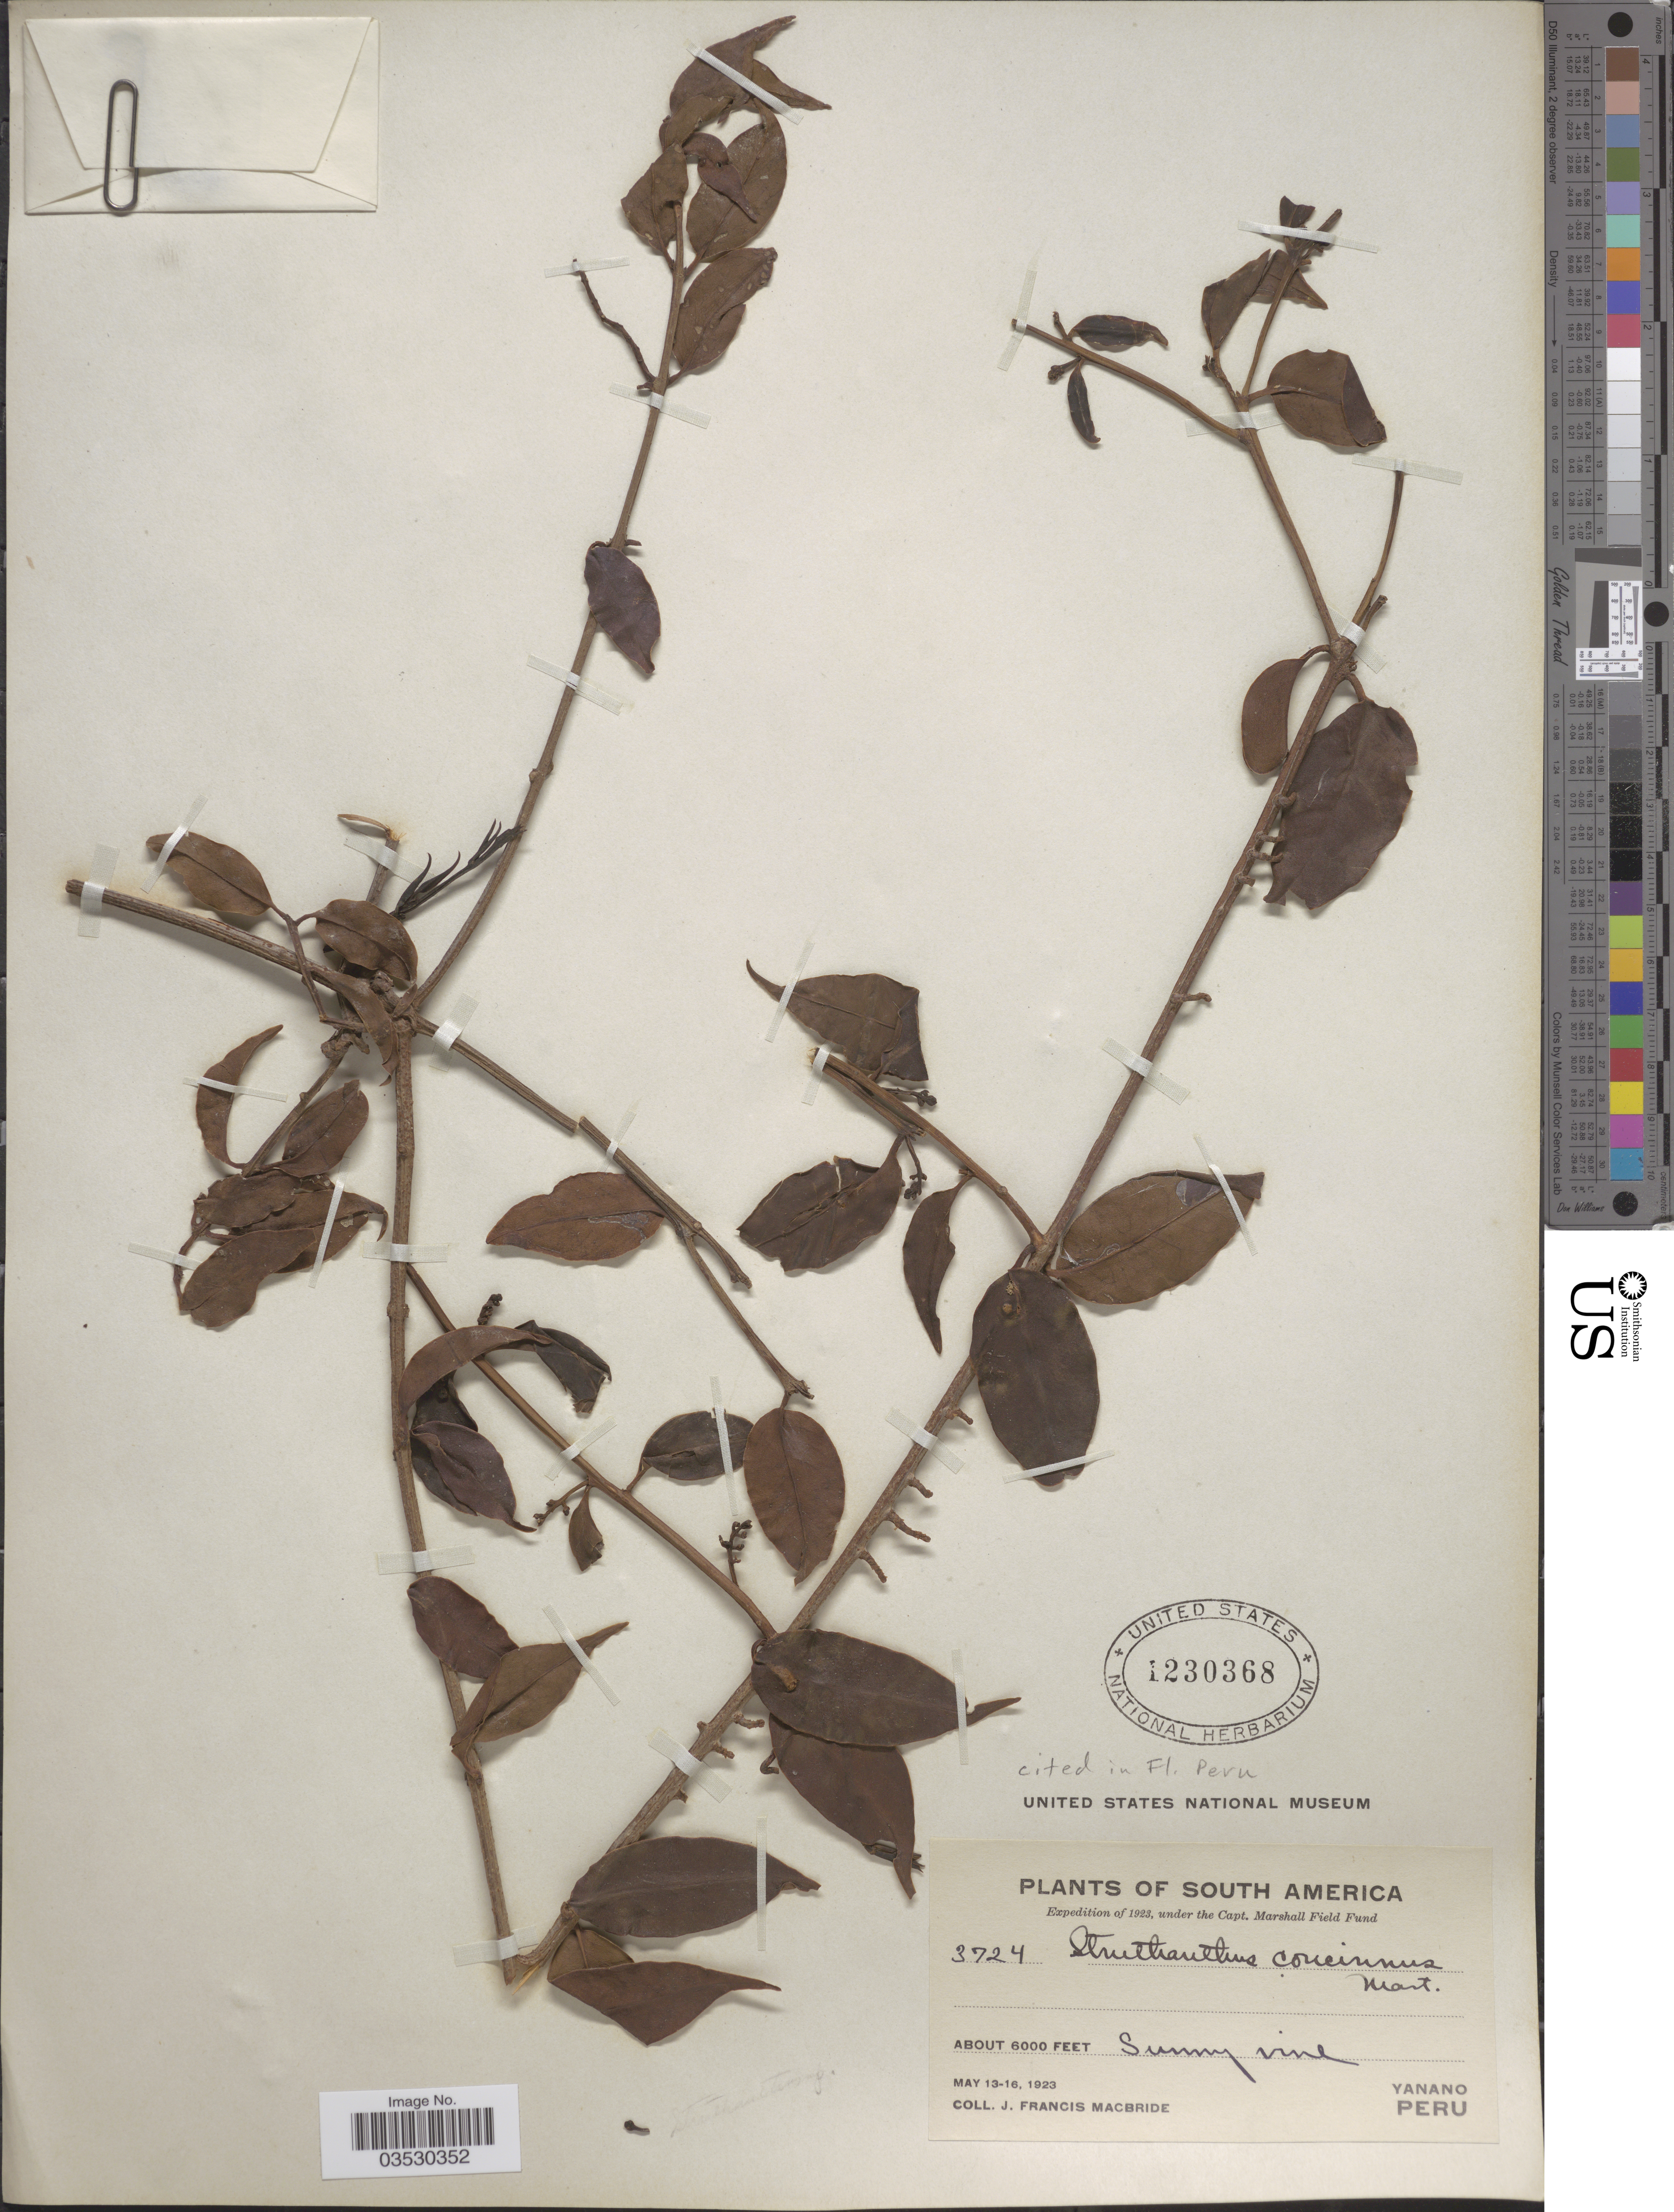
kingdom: Plantae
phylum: Tracheophyta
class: Magnoliopsida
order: Santalales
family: Loranthaceae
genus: Struthanthus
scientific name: Struthanthus concinnus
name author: Mart.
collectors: J. F. Macbride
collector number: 3724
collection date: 1923-05-13/1923-05-16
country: Peru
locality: Yanano.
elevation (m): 1829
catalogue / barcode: US 1230368